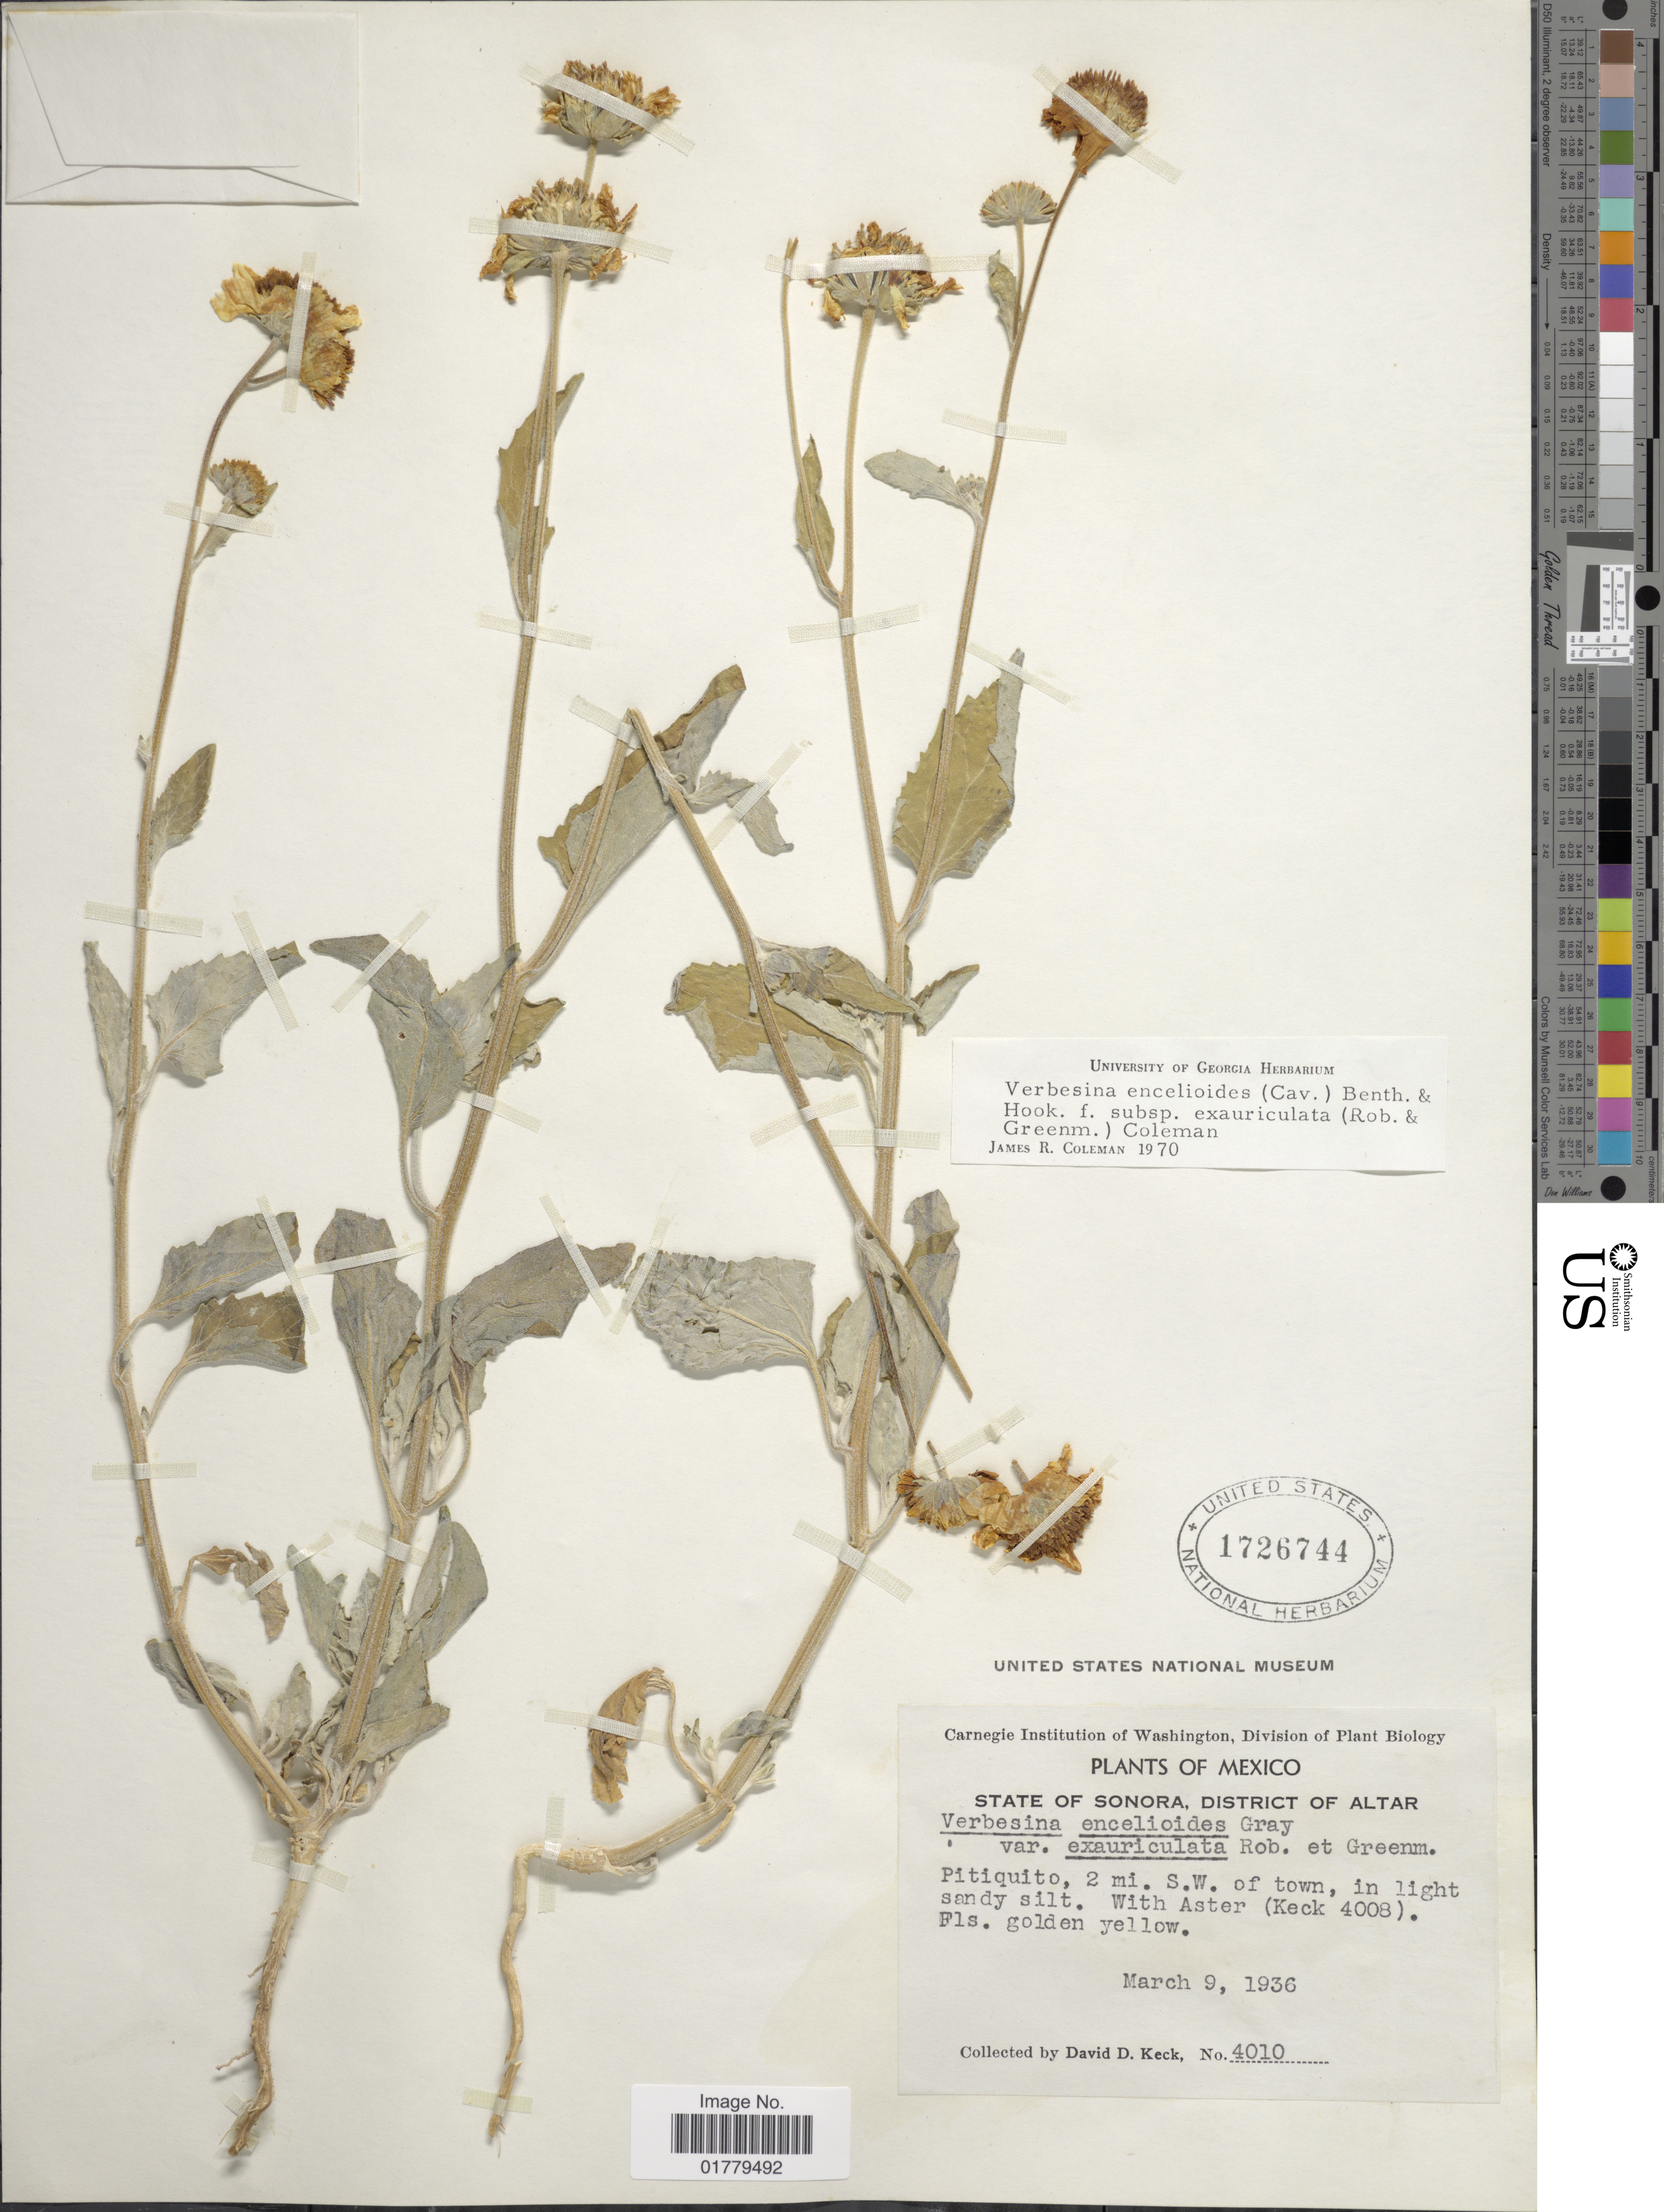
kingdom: Plantae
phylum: Tracheophyta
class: Magnoliopsida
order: Asterales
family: Asteraceae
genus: Verbesina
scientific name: Verbesina encelioides var. cana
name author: (B.L. Rob.) Greenm.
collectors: D. D. Keck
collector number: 4010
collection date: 1936-03-09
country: Mexico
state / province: Sonora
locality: State of Sonora, District of Altar. Pitiquito, 2 mi. S.W. of town, in light sandy silt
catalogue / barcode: US 1726744